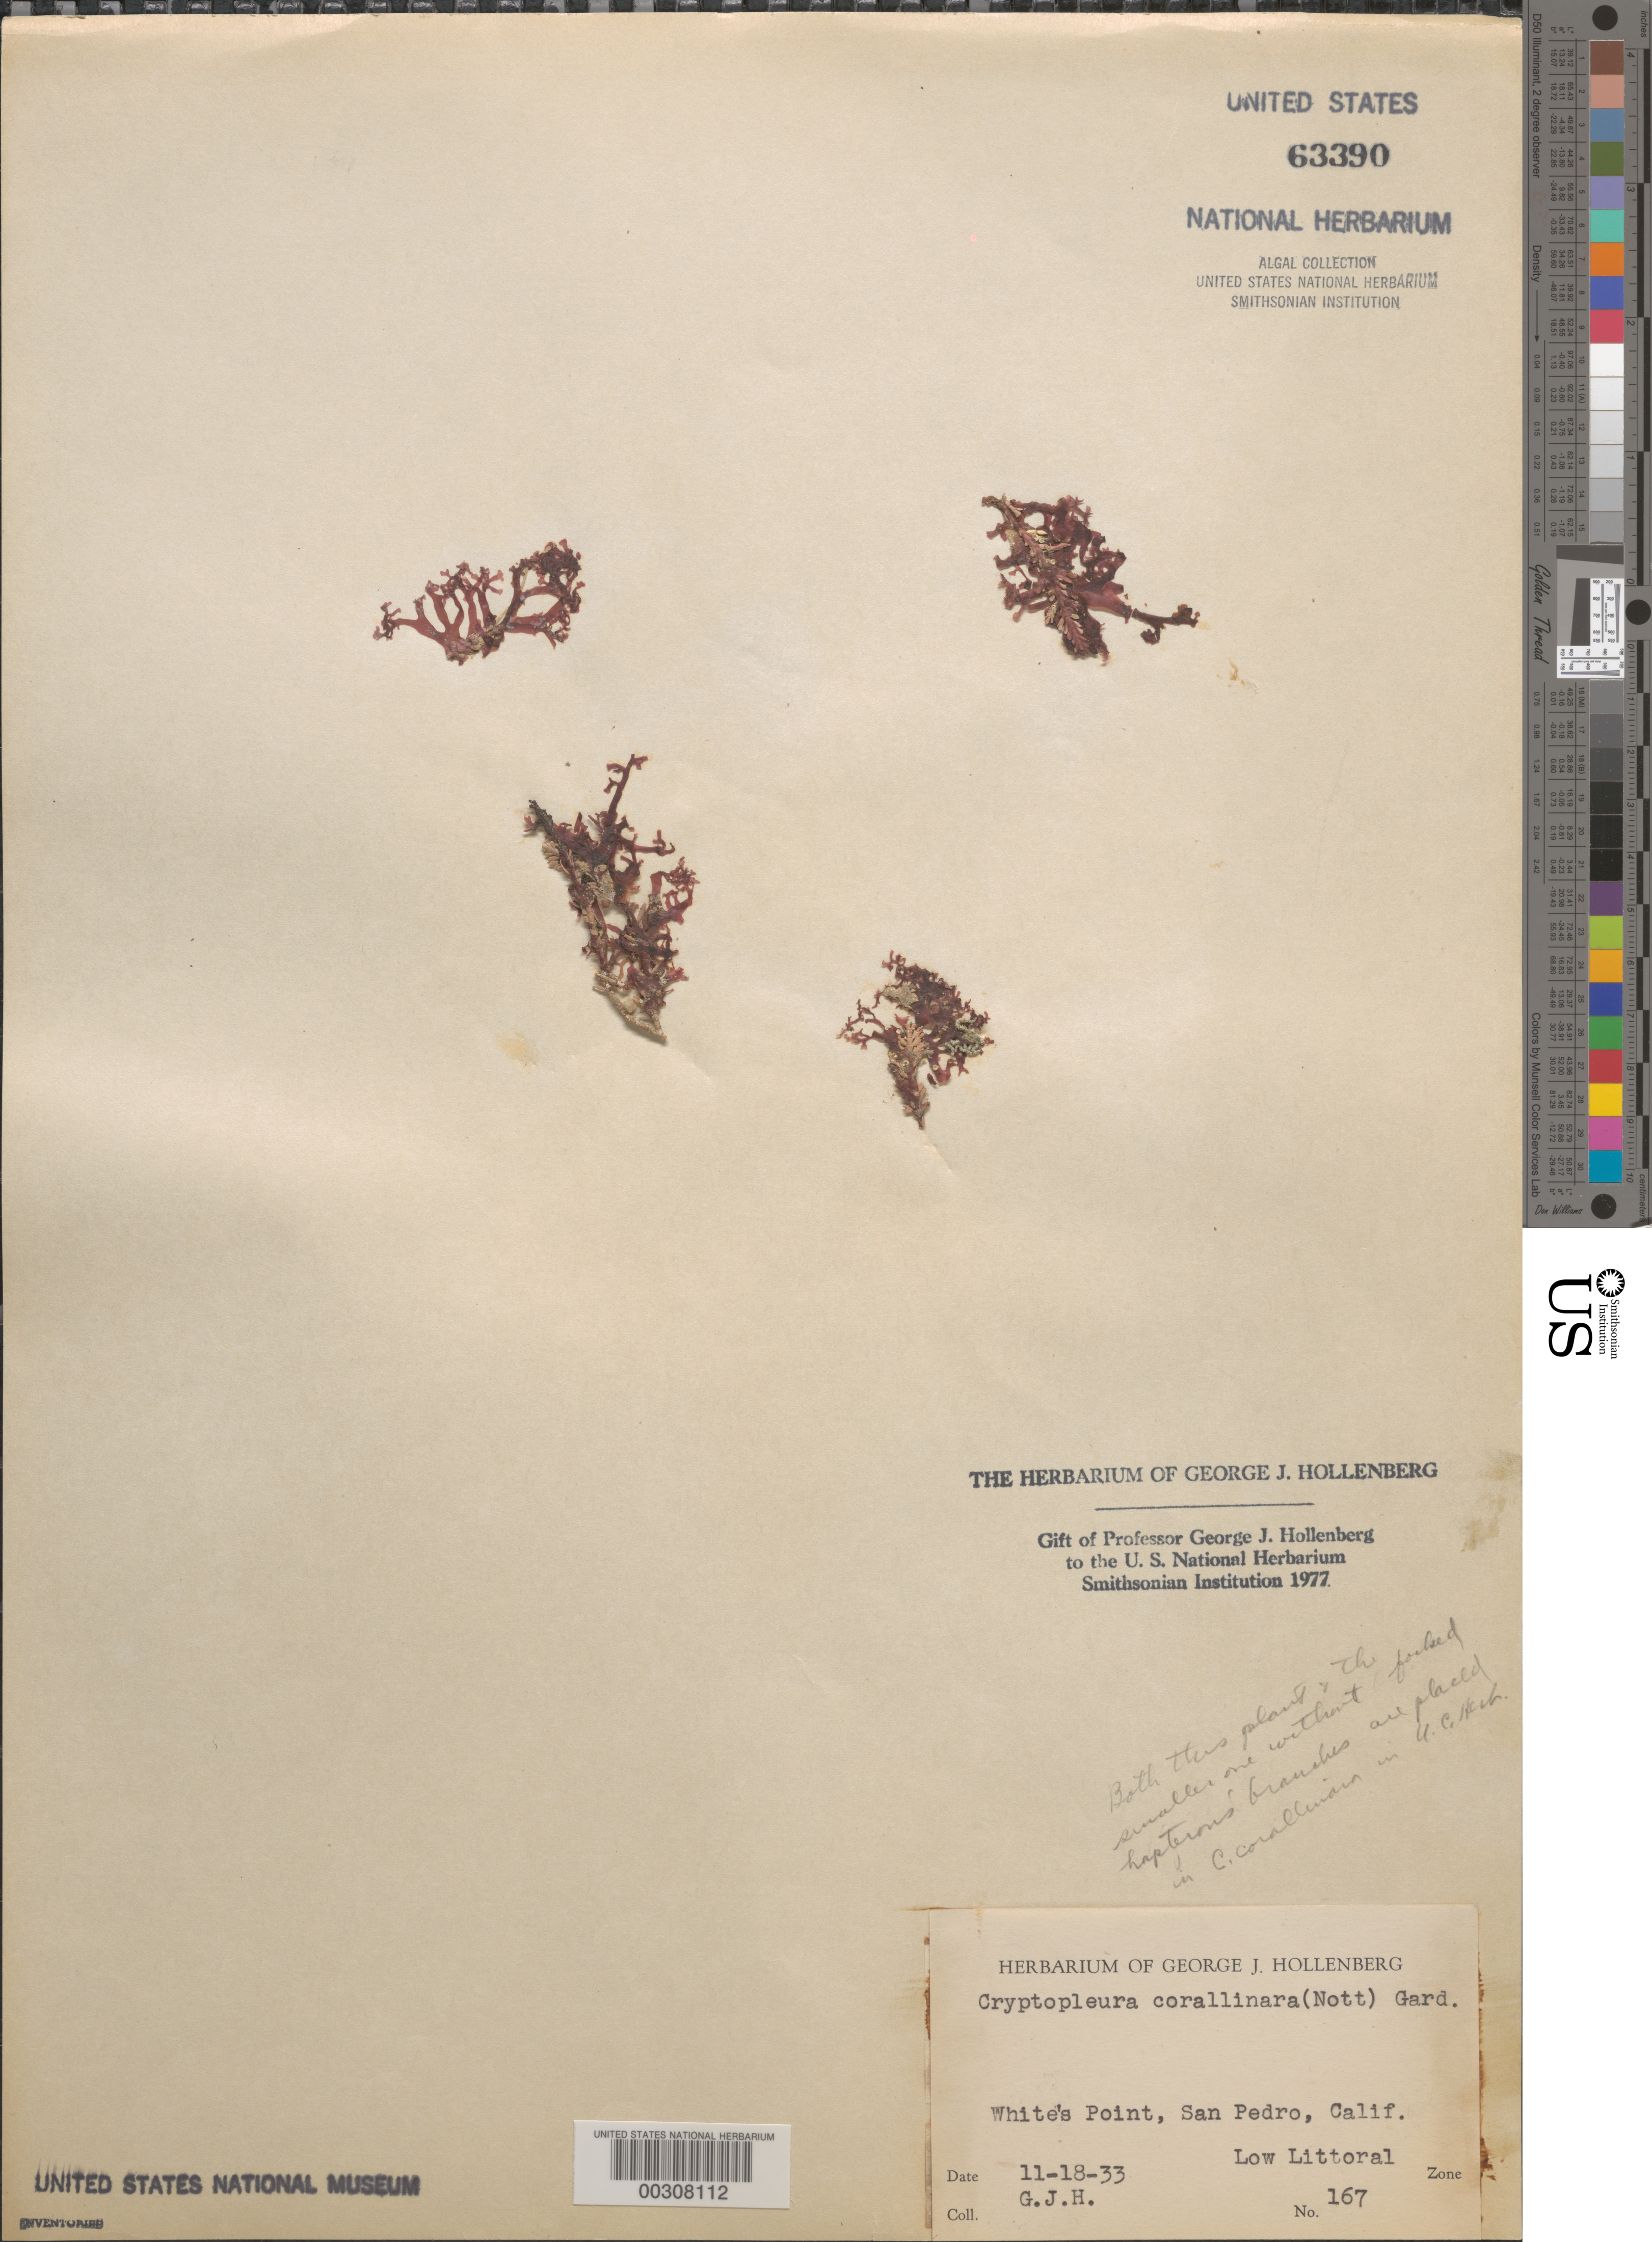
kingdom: Plantae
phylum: Rhodophyta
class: Florideophyceae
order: Ceramiales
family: Delesseriaceae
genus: Cryptopleura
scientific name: Cryptopleura corallinara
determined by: Hollenberg, George J.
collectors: G. Hollenberg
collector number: GJH 167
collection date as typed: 18 Nov 1933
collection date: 1933-11-18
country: United States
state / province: California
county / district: Los Angeles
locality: White's Point, San Pedro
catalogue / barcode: US 63390